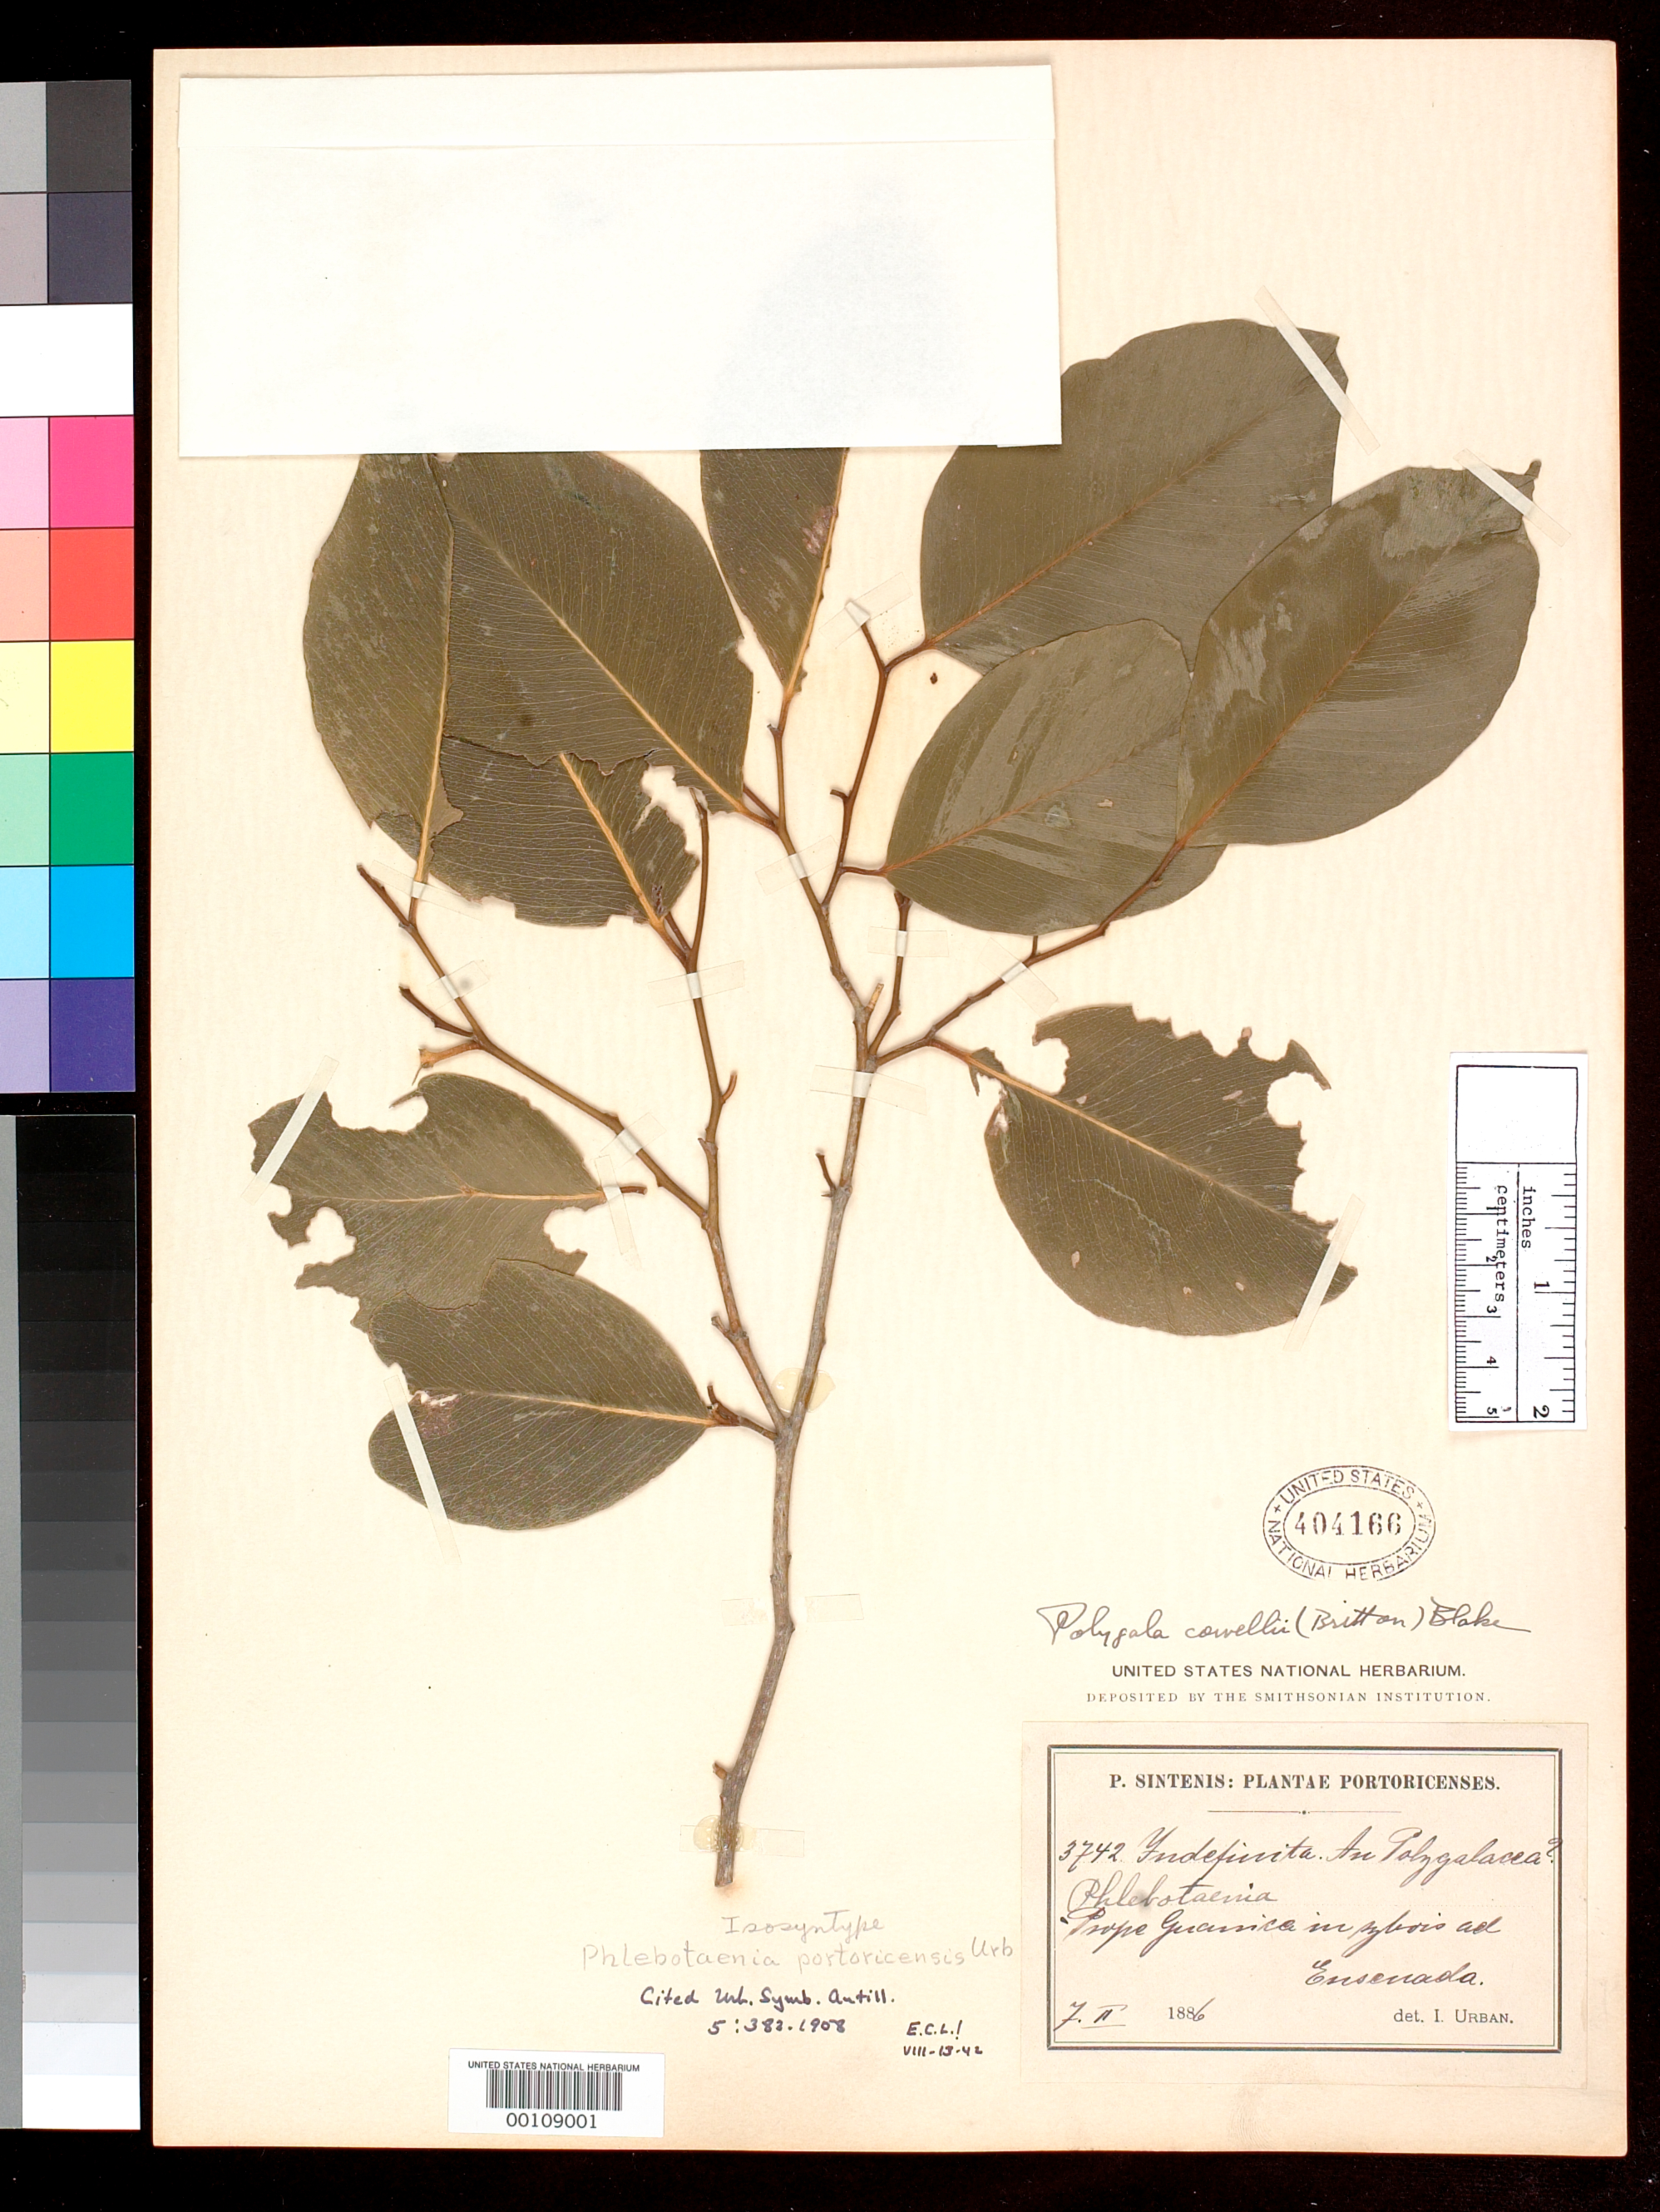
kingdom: Plantae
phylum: Tracheophyta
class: Magnoliopsida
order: Fabales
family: Polygalaceae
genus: Phlebotaenia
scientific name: Phlebotaenia portoricensis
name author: Urb.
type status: Isosyntype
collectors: P. Sintenis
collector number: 3742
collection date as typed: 07 Feb 1886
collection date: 1886-02-07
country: Puerto Rico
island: Greater Antilles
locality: Prope Guanica in sylvis ad Ensenada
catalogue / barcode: US 404166